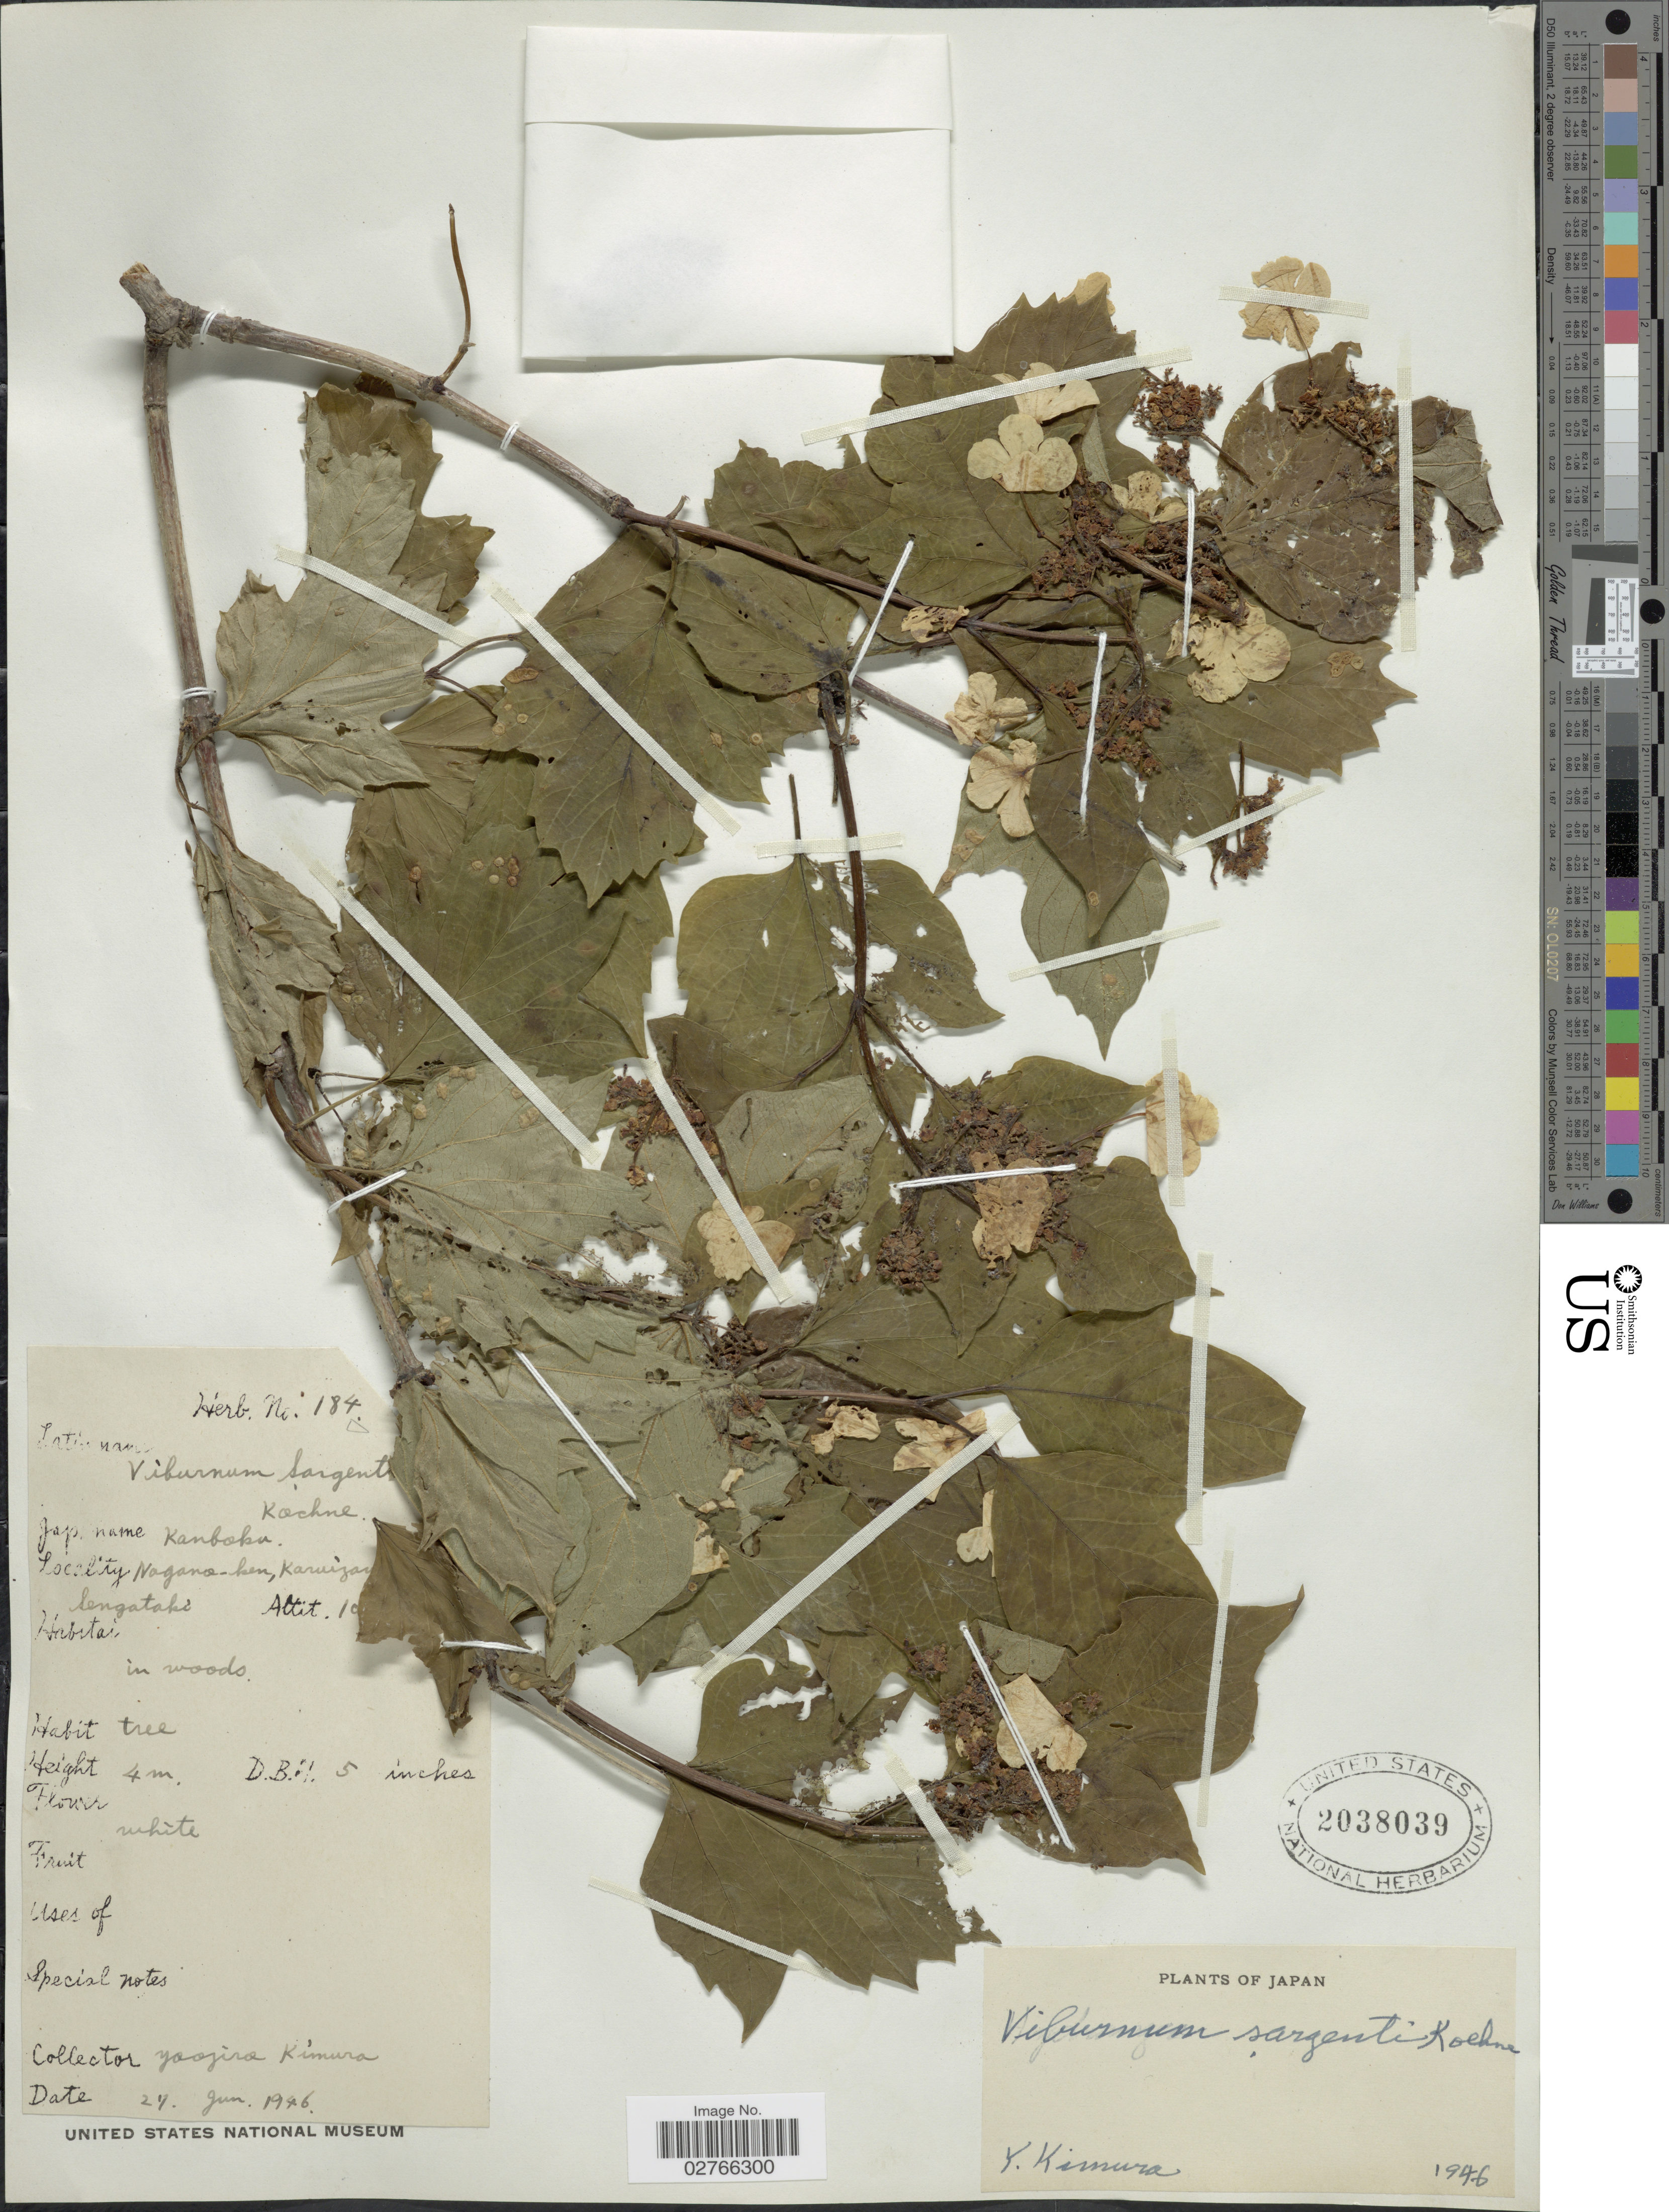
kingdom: Plantae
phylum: Tracheophyta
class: Magnoliopsida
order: Dipsacales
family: Viburnaceae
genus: Viburnum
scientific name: Viburnum opulus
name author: L.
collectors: Y. Kimura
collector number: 184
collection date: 1946-06-24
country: Japan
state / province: Nagano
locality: Nagano-ken, Karuiza [illegible text] Sengataki.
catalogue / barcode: US 2038039